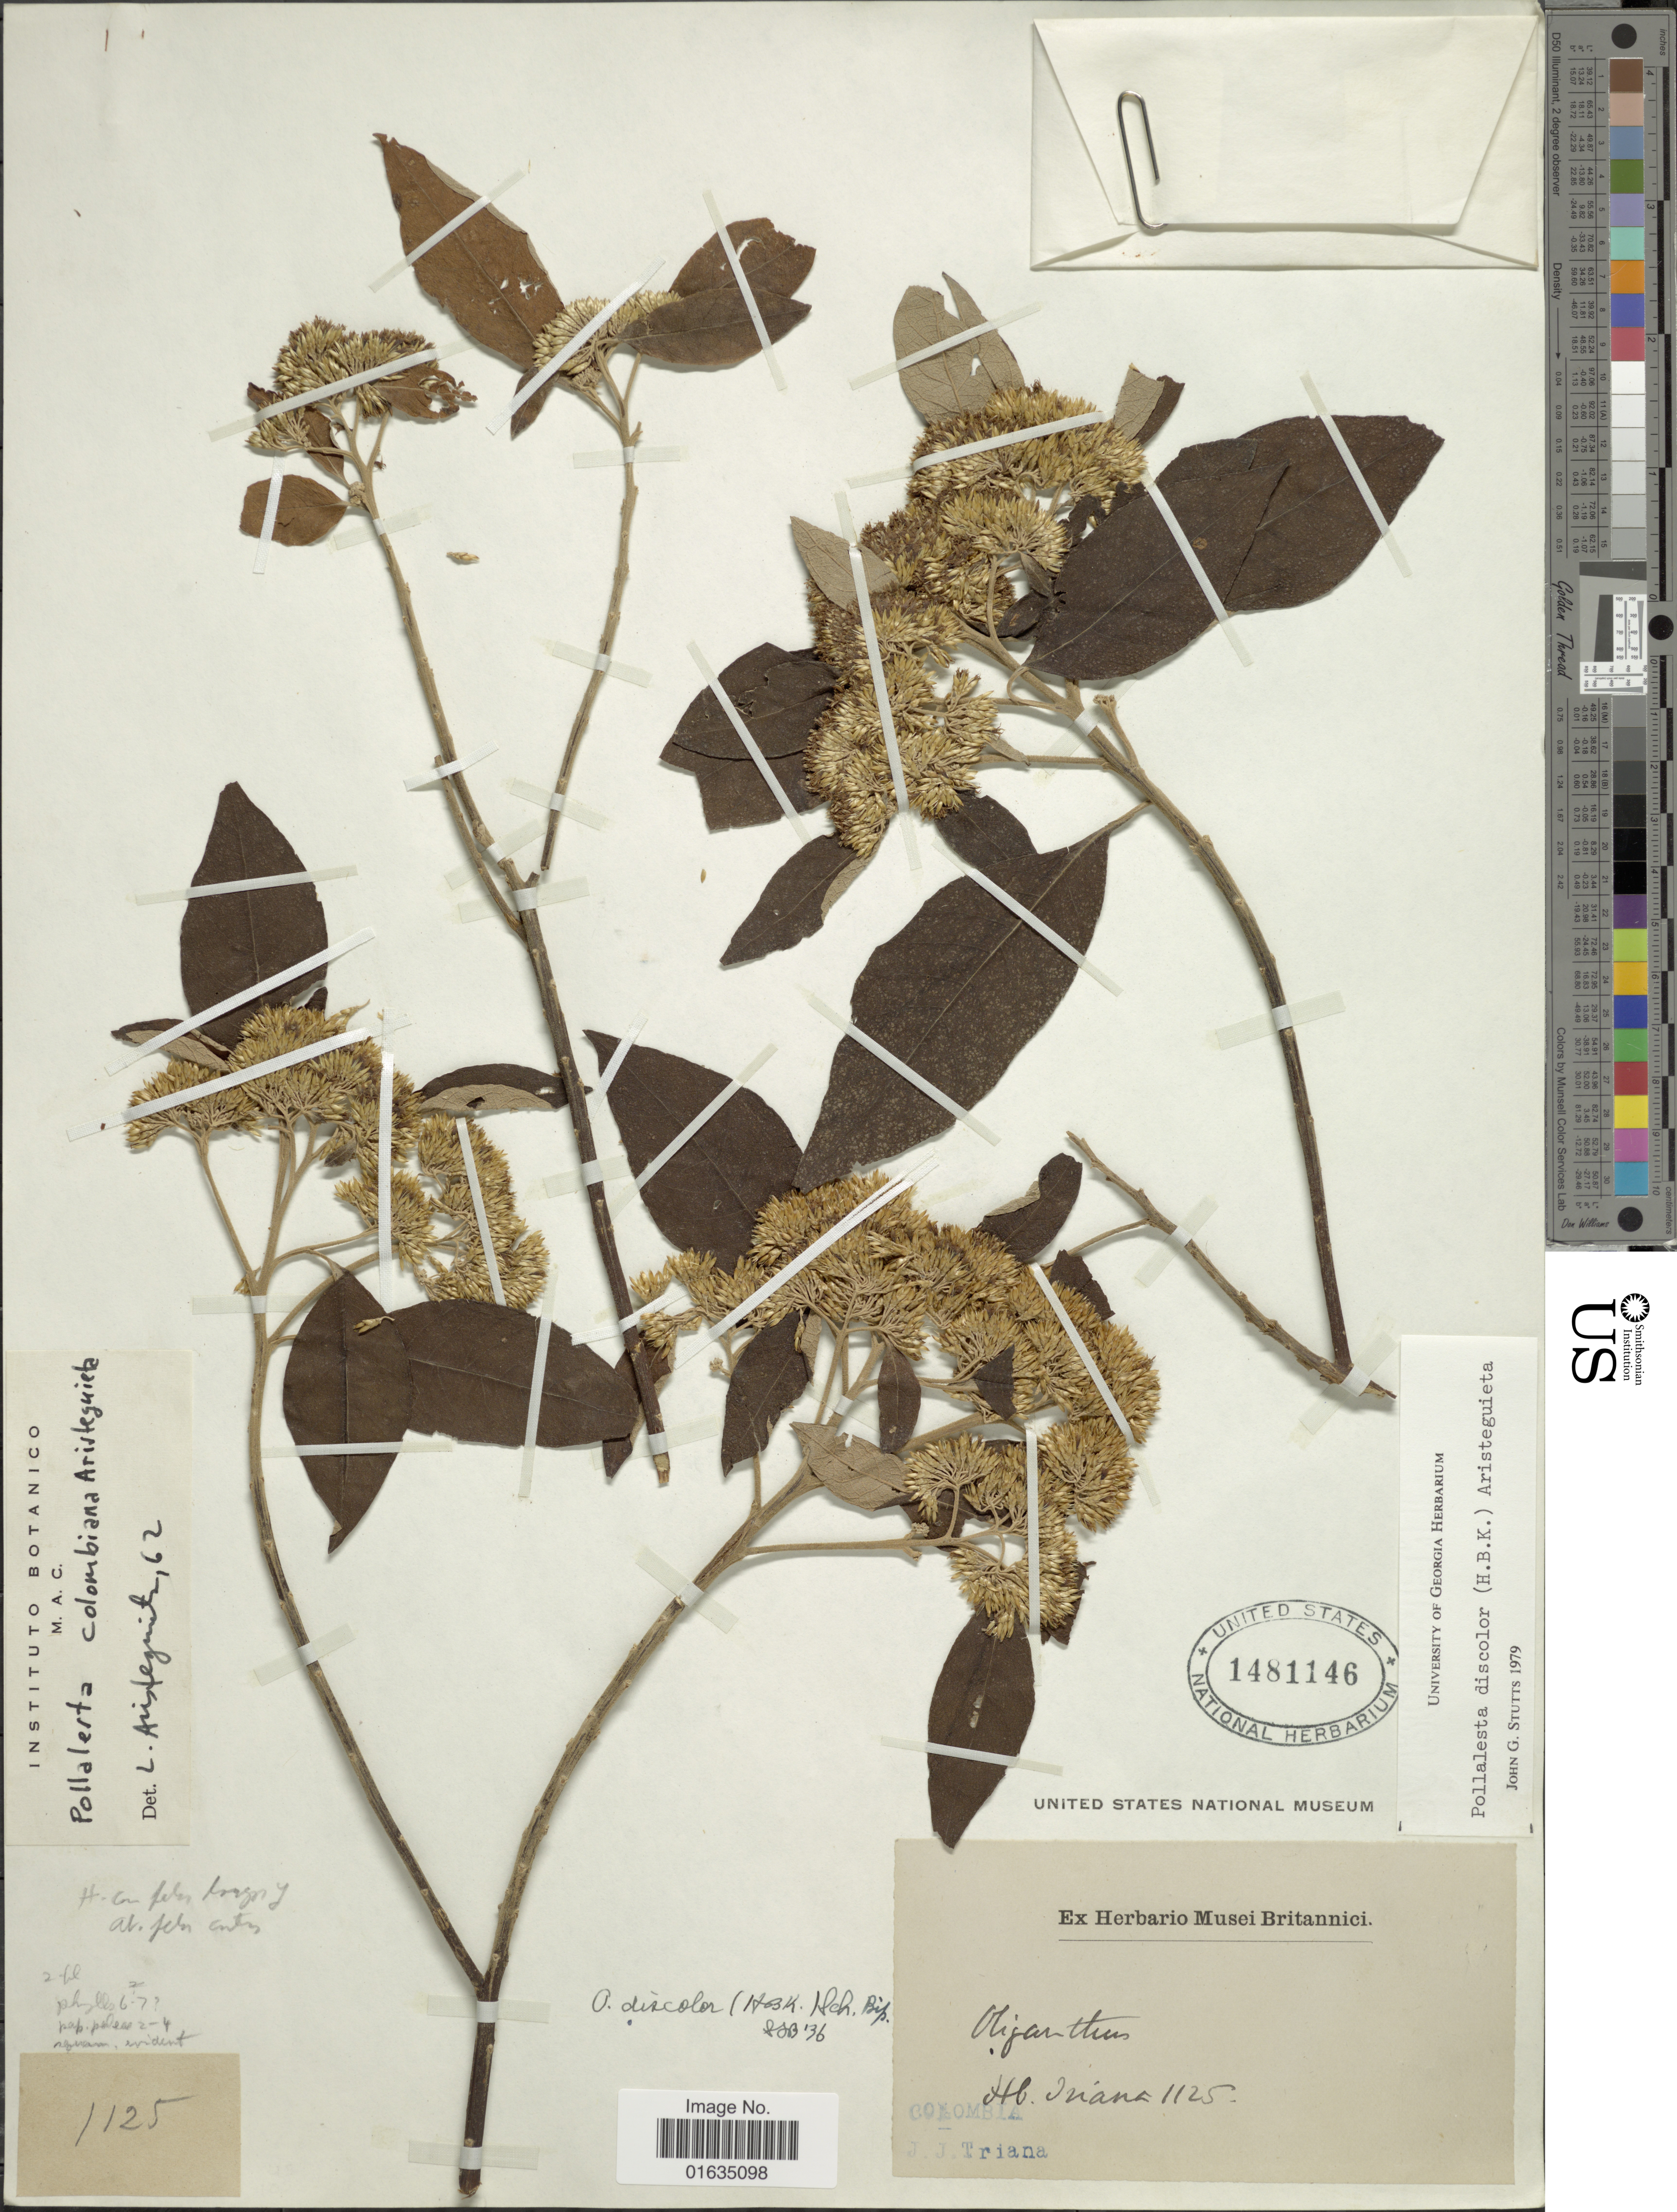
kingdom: Plantae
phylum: Tracheophyta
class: Magnoliopsida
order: Asterales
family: Asteraceae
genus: Pollalesta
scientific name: Pollalesta discolor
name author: (Kunth) Aristeg.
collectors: J. J. Triana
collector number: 1125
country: Colombia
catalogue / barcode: US 1481146